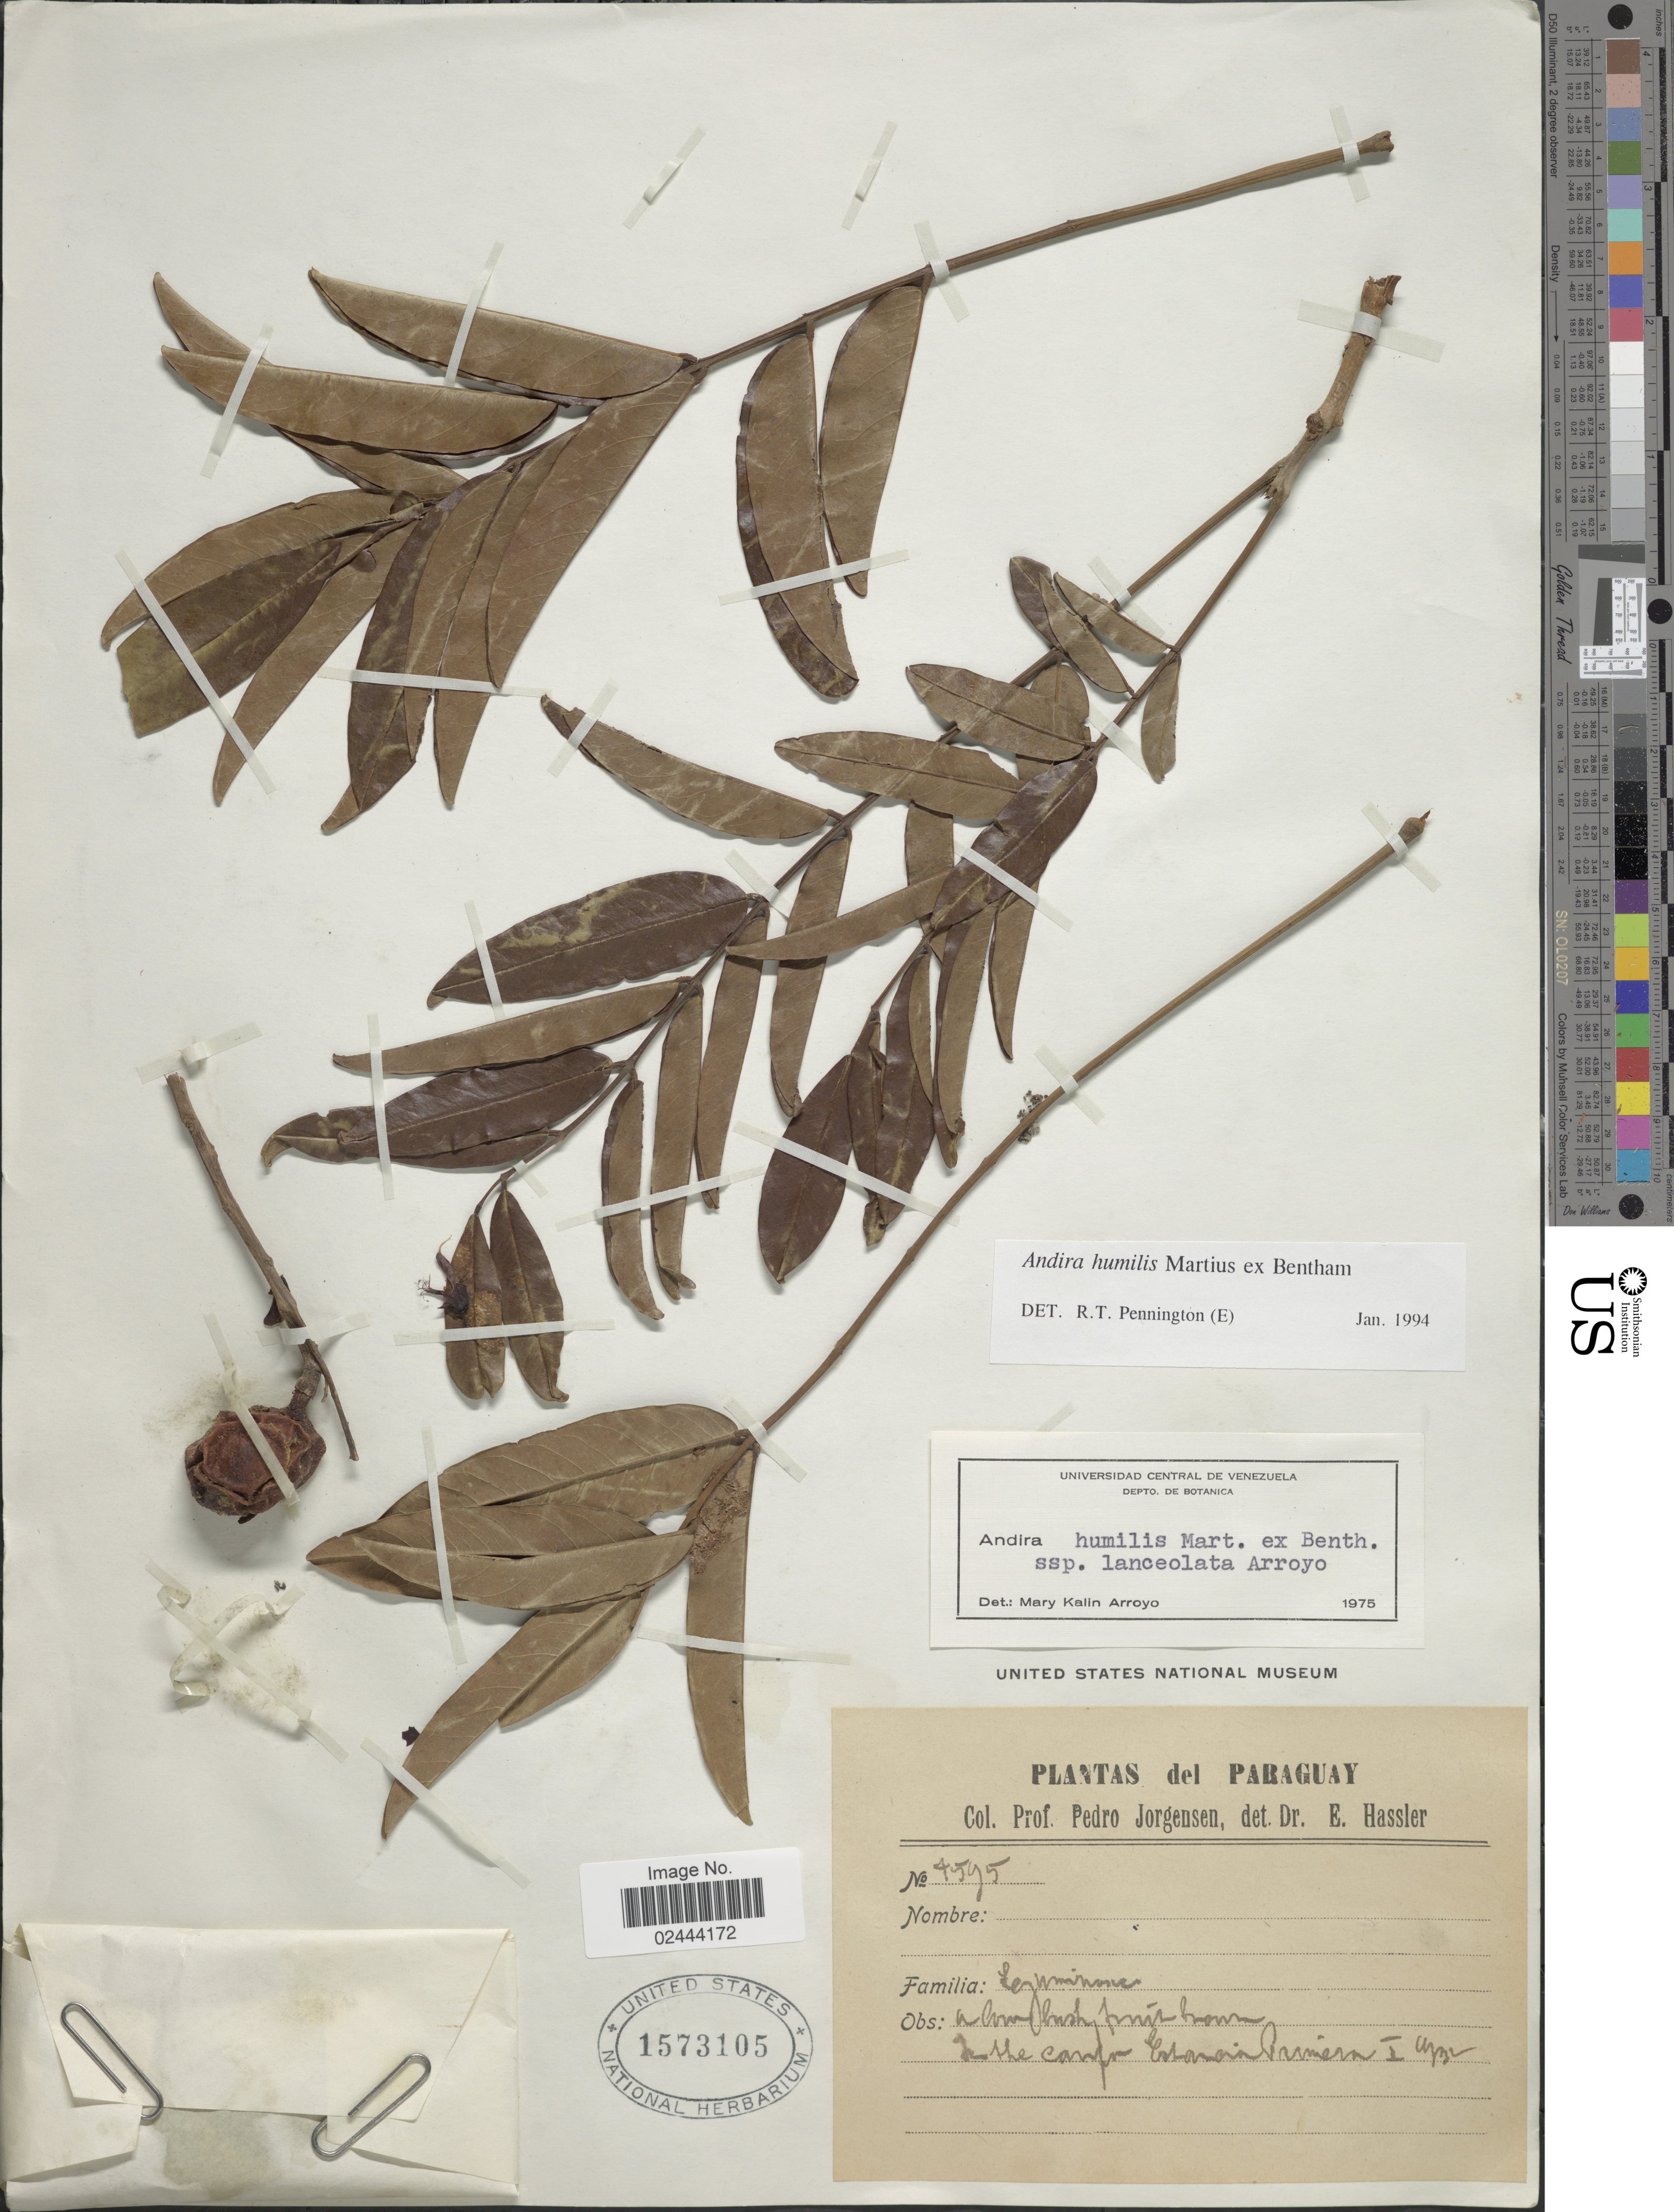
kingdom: Plantae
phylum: Tracheophyta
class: Magnoliopsida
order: Fabales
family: Fabaceae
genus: Andira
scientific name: Andira humilis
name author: Mart. ex Benth.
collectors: P. Jörgensen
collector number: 4595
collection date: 1932-01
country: Paraguay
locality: In the campo Cotanain Primera.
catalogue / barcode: US 1573105